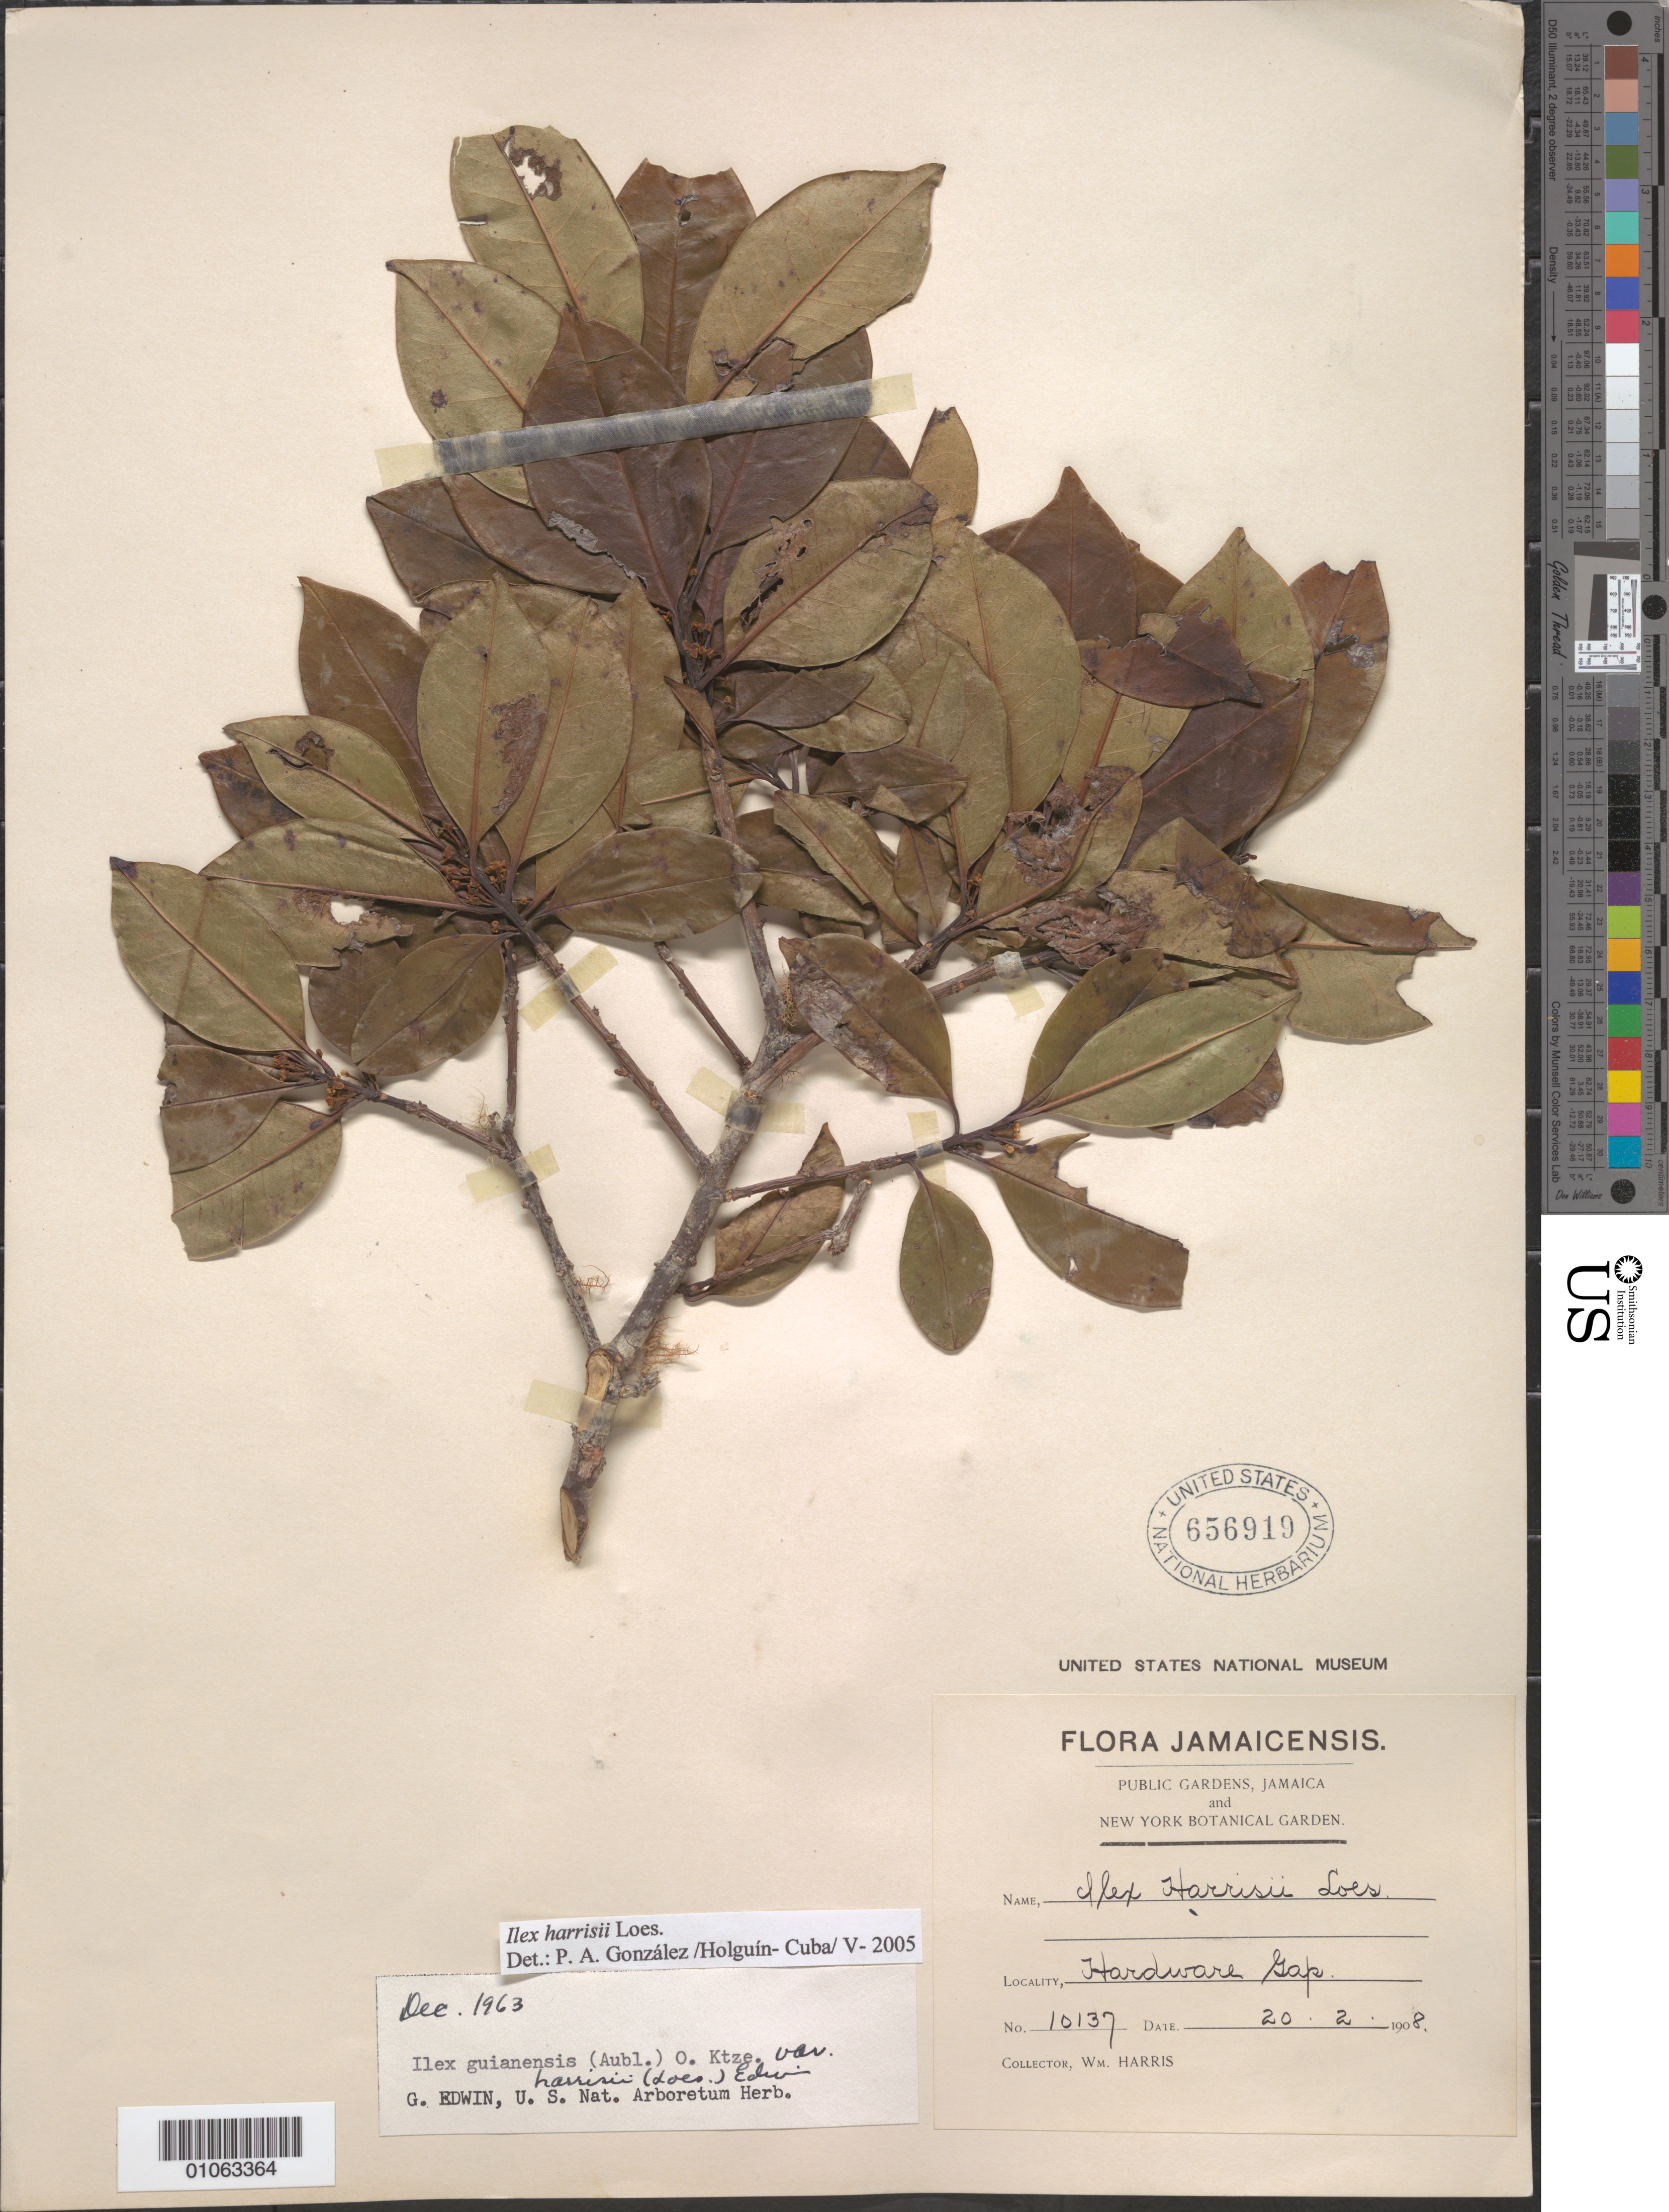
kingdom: Plantae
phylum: Tracheophyta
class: Magnoliopsida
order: Aquifoliales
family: Aquifoliaceae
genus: Ilex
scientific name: Ilex harrisii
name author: Loes.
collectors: W. Harris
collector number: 10137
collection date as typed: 20 Feb 1908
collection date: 1908-02-20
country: Jamaica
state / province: Kingston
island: Jamaica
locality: Hardware Gap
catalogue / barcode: US 656919